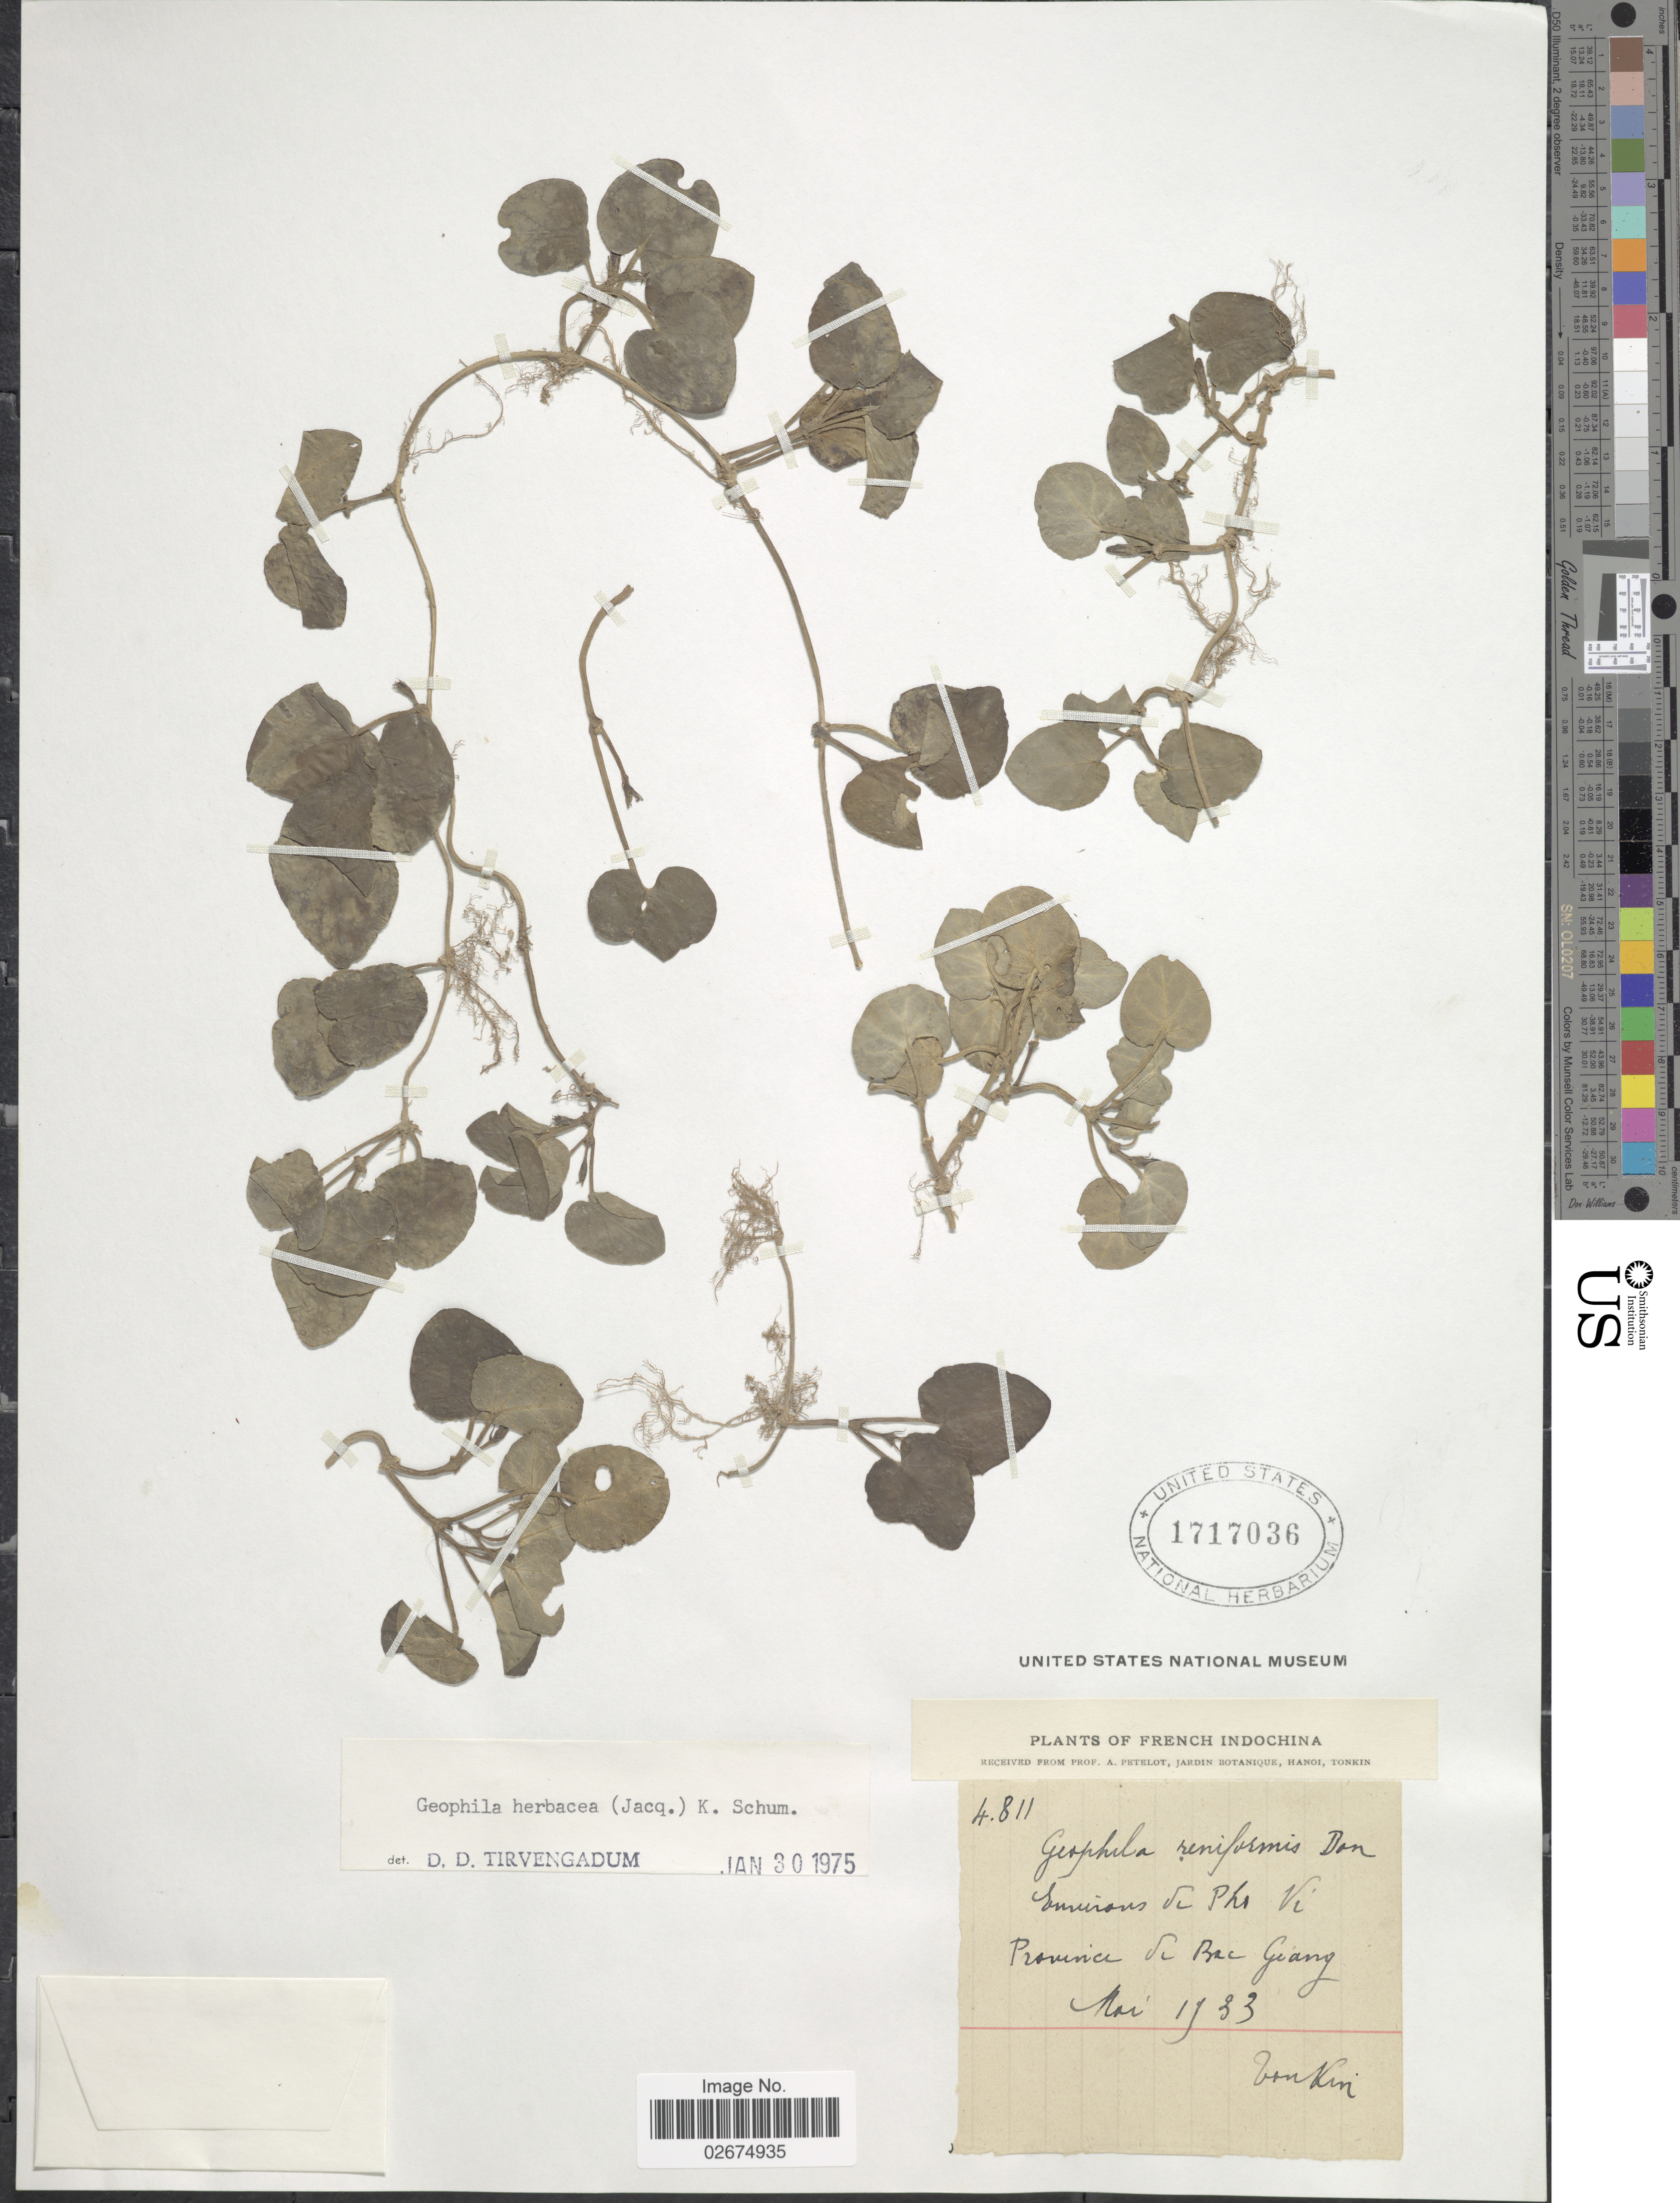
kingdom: Plantae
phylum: Tracheophyta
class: Magnoliopsida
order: Gentianales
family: Rubiaceae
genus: Geophila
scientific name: Geophila repens var. asiatica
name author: (Cham. & Schltdl.) Fosberg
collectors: Ex herb. Jardin Botanique, Hanoi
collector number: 4811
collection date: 1933-05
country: Vietnam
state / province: Bac Giang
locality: French Indochina, Environs de Pho Vi. Province de Bac Giang. Tonkin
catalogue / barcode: US 1717036